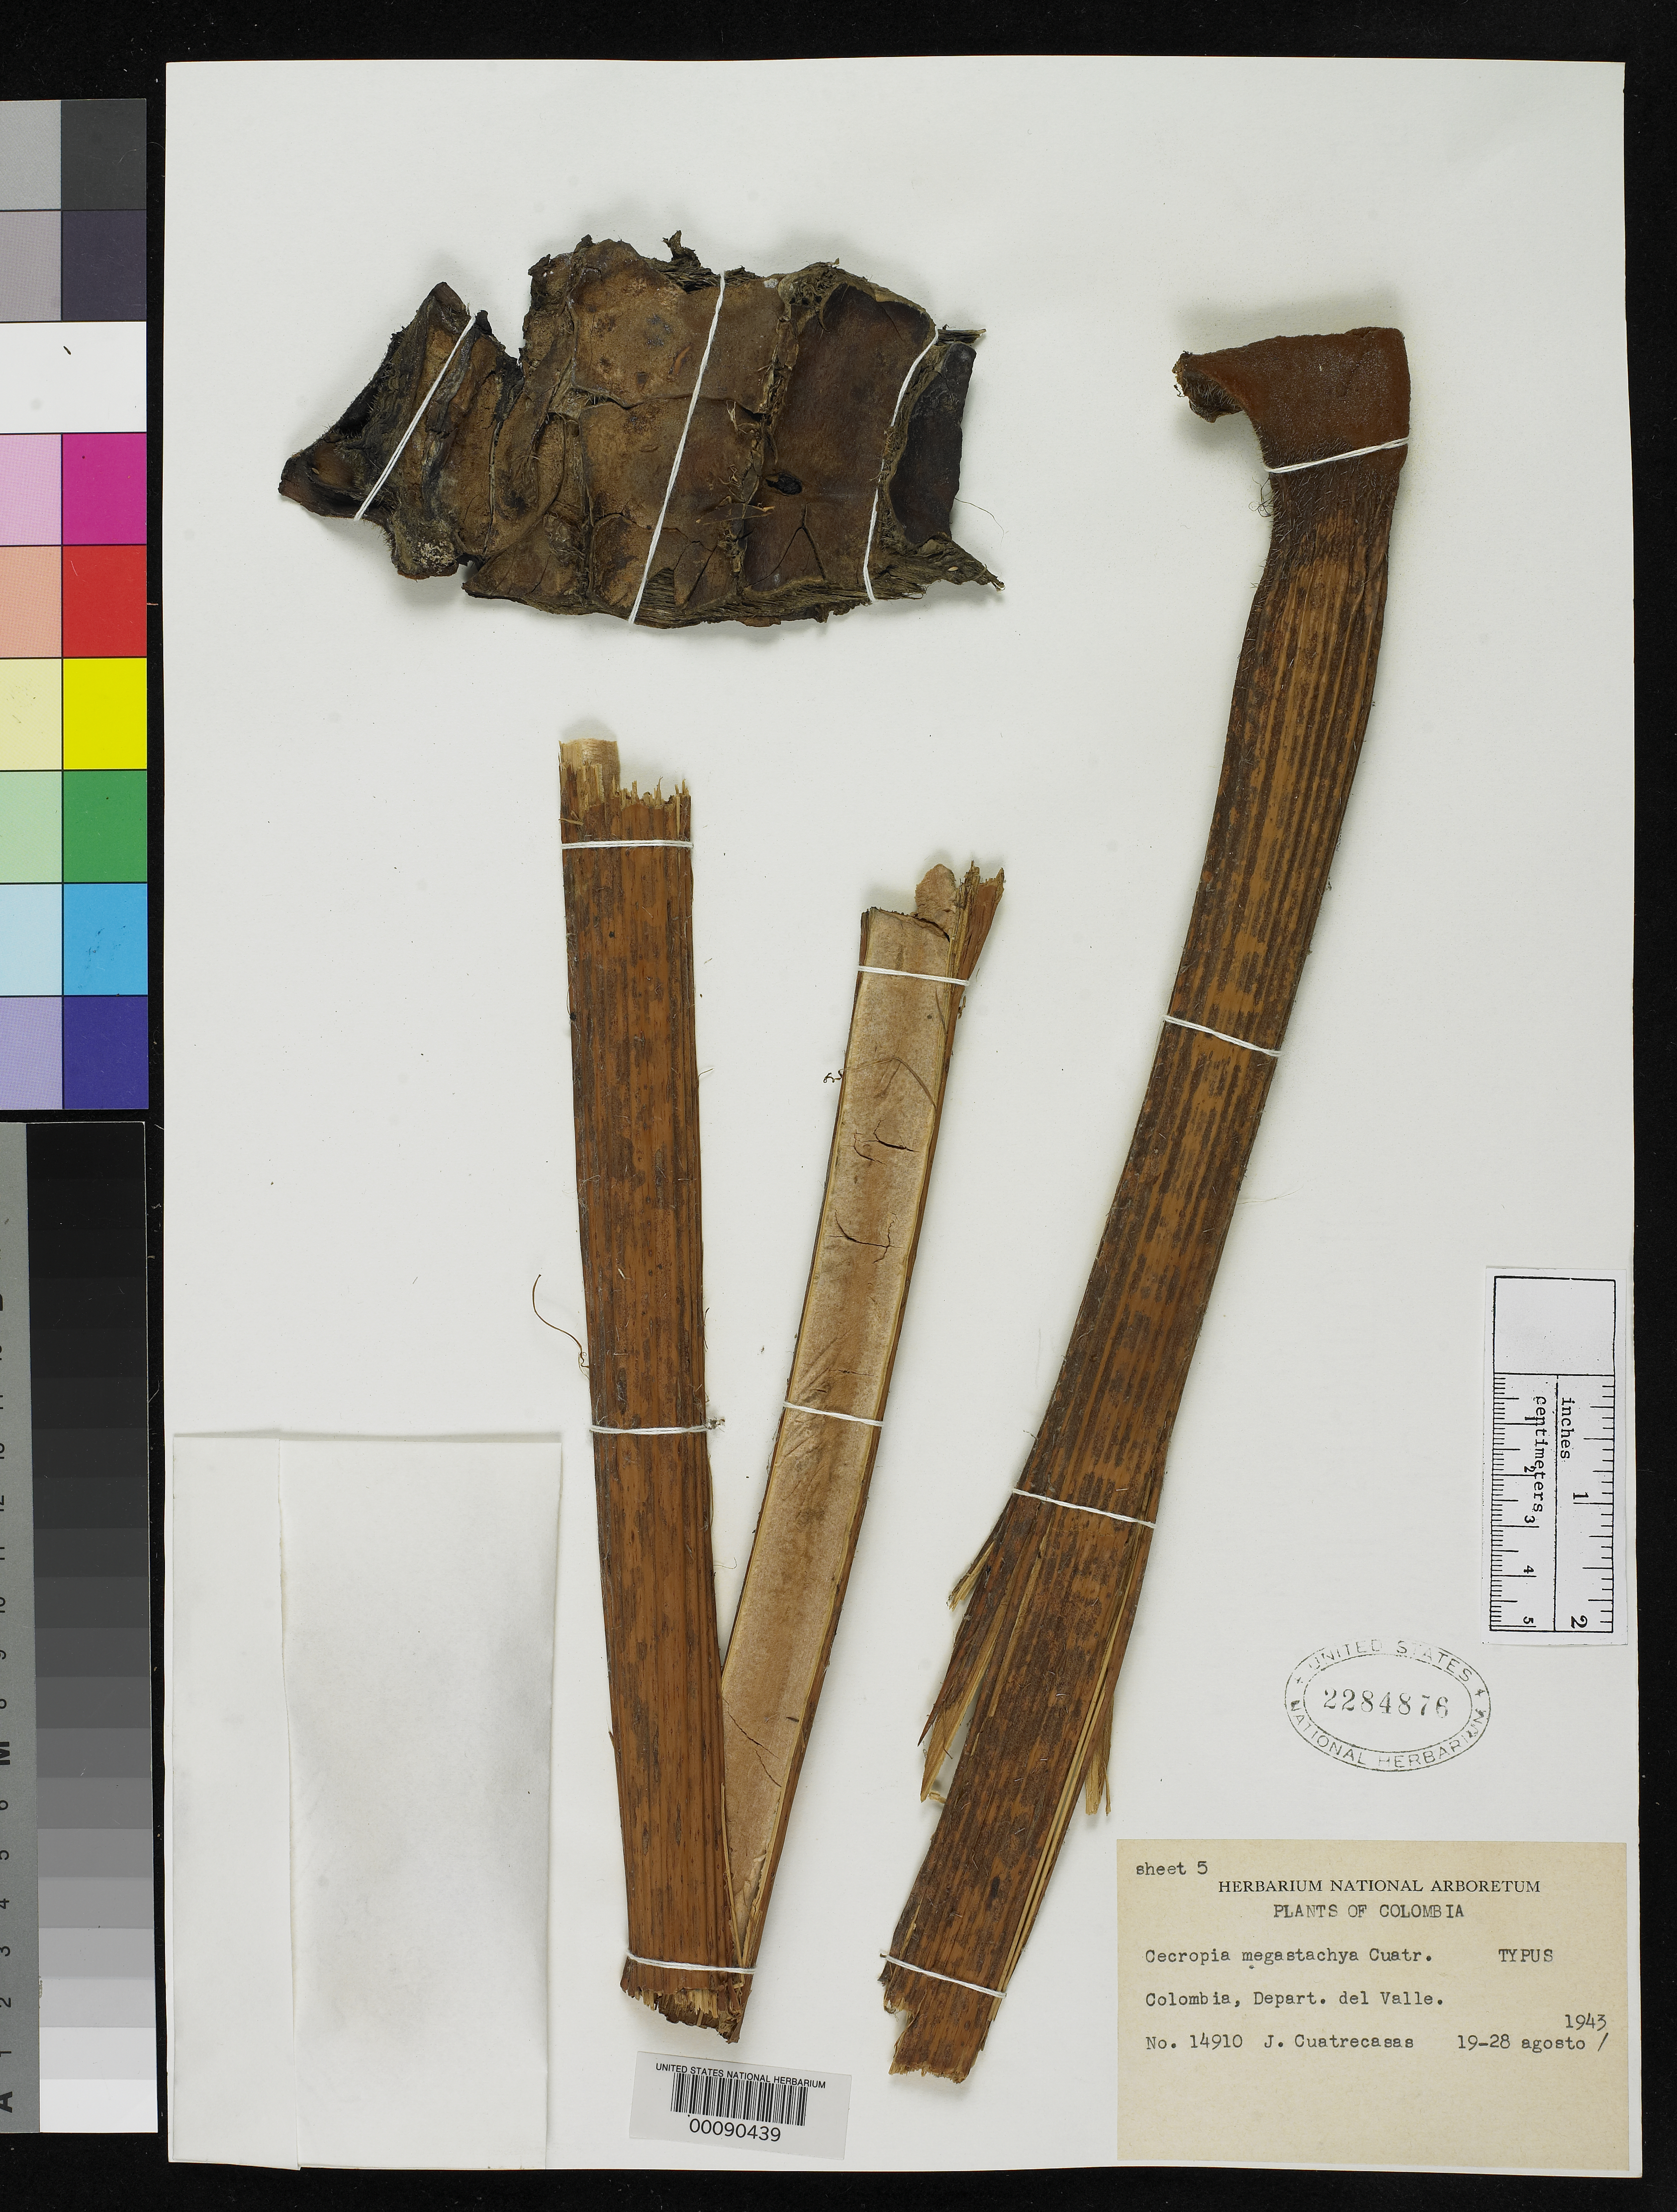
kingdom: Plantae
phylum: Tracheophyta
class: Magnoliopsida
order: Rosales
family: Urticaceae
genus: Cecropia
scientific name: Cecropia megastachya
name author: Cuatrec.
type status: Isotype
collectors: J. Cuatrecasas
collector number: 14910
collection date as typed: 19 Aug 1943 to 28 Aug 1943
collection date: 1943-08-19/1943-08-28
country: Colombia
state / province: Valle del Cauca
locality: W slope, Cordillera Occidental, Hoya del Rio Digua, Piedra de Moler.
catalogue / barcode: US 2284876